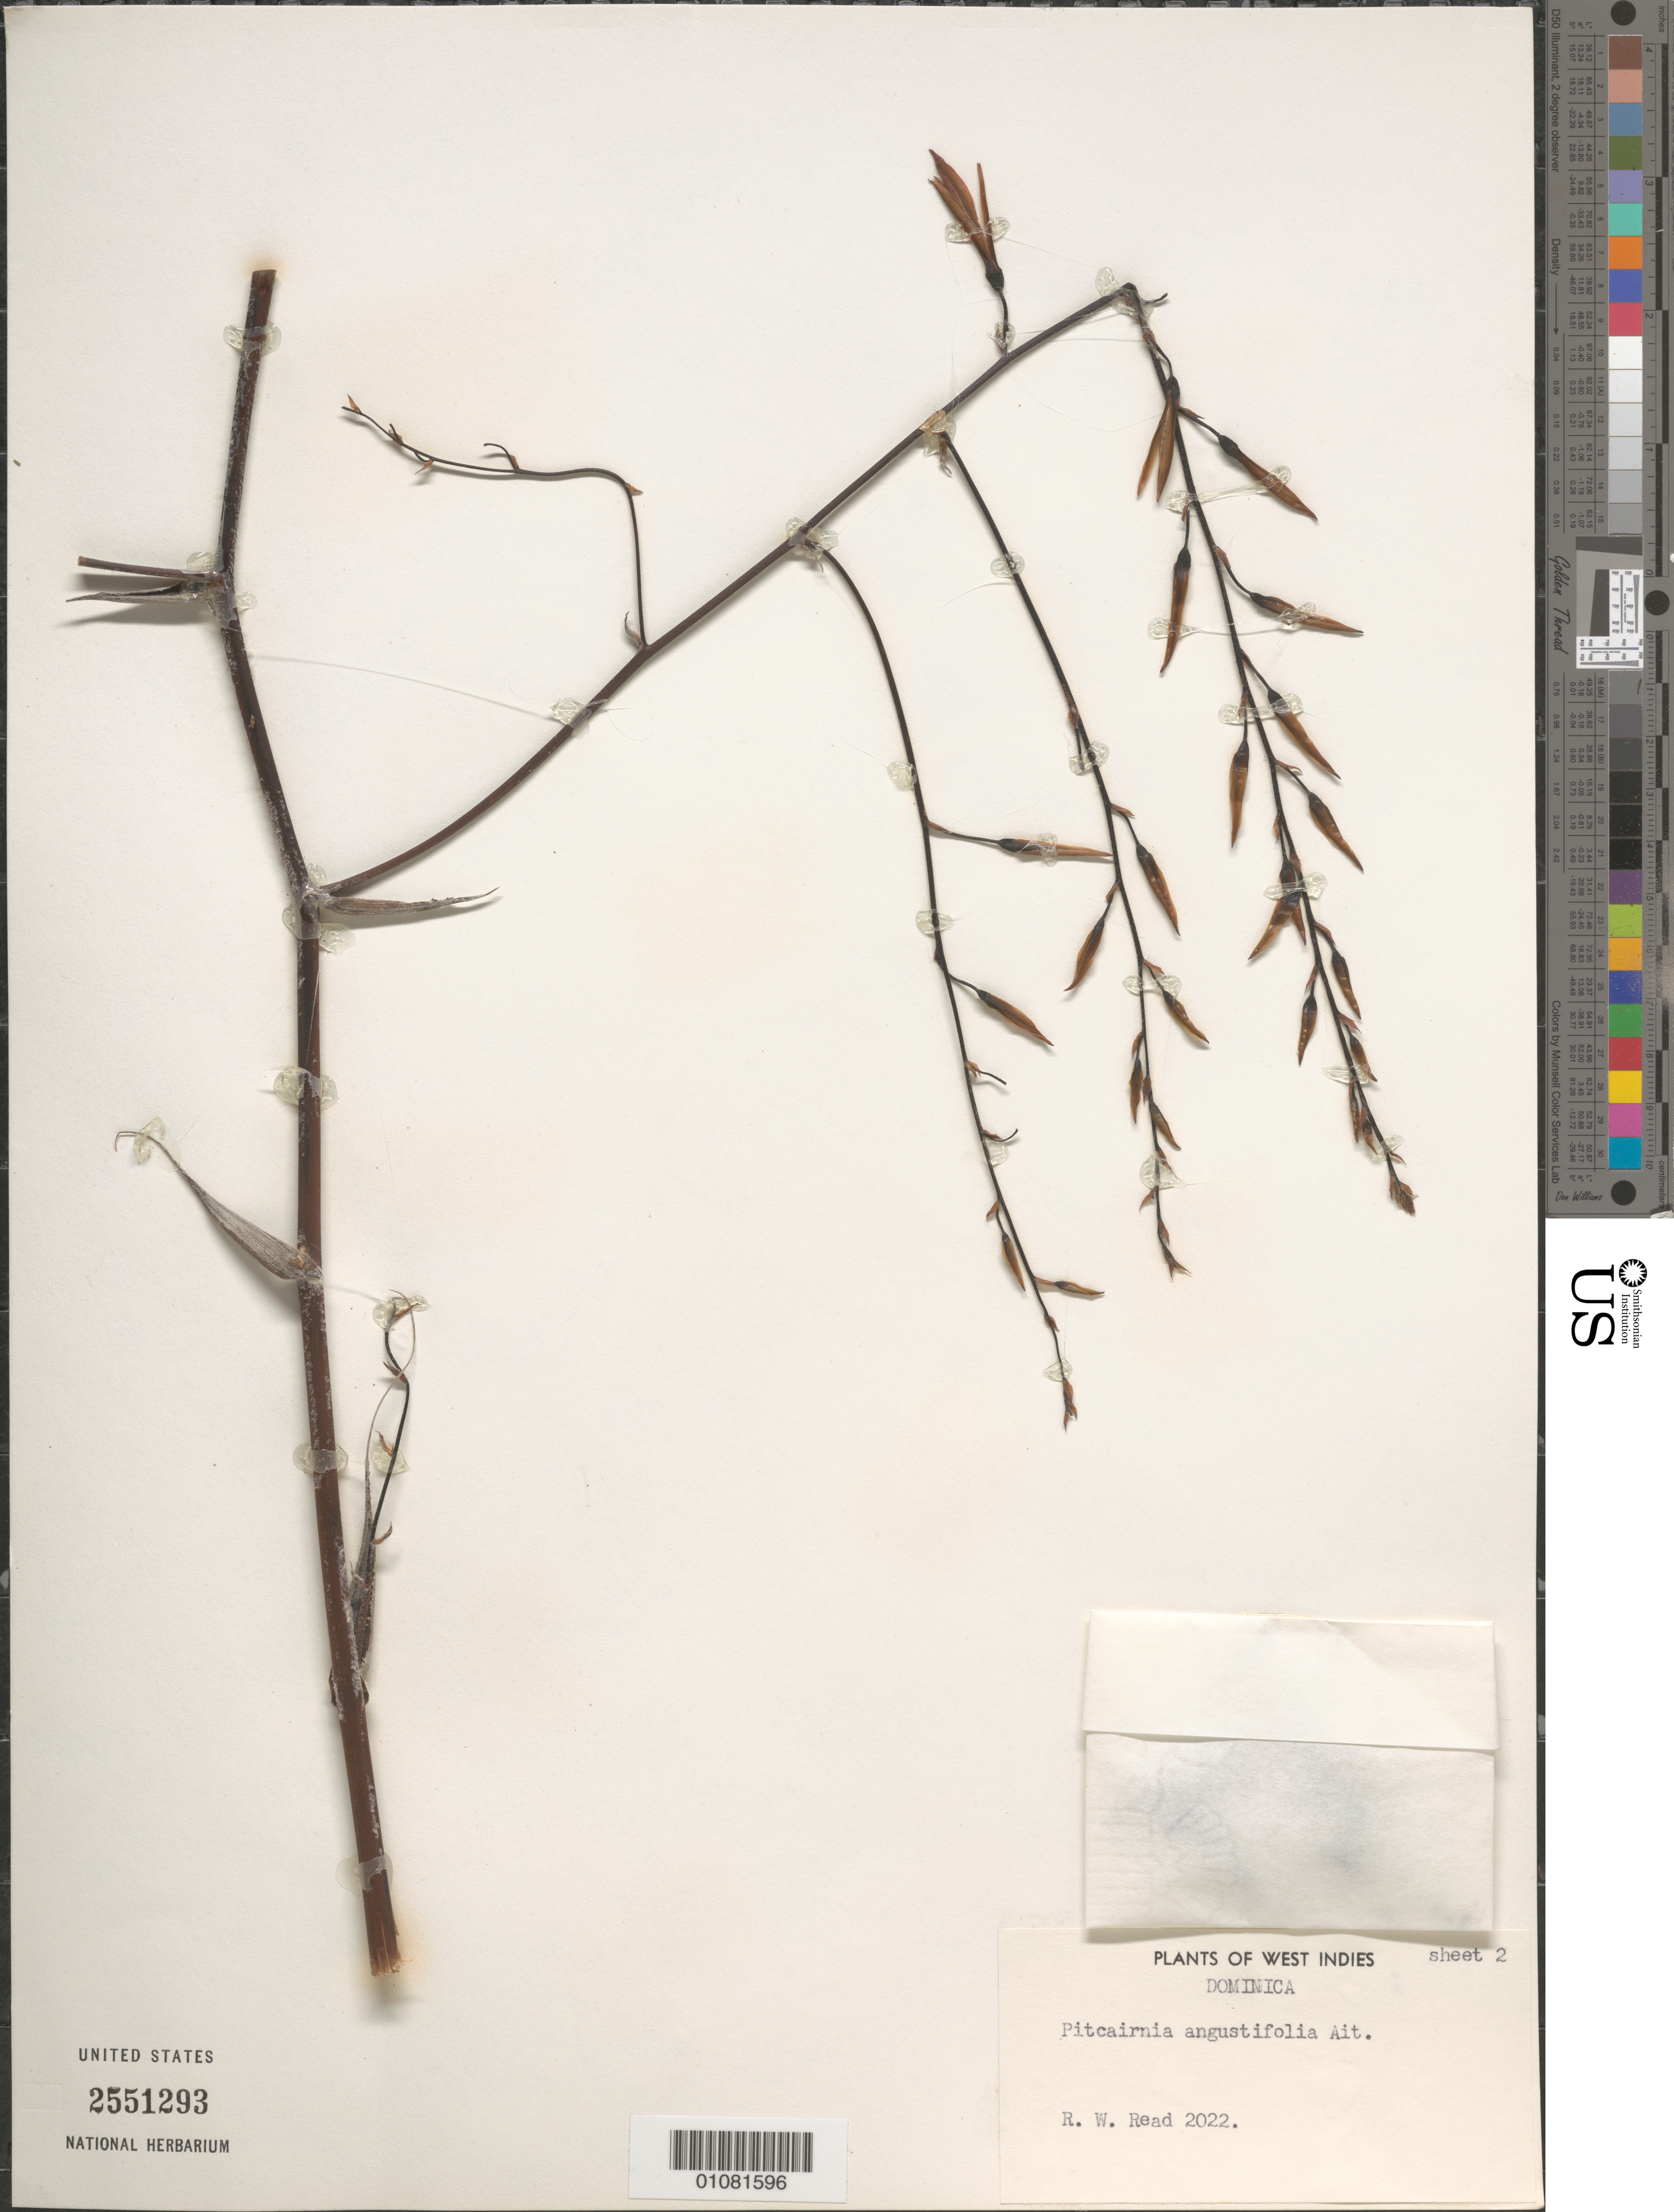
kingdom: Plantae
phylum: Tracheophyta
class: Liliopsida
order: Poales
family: Bromeliaceae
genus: Pitcairnia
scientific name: Pitcairnia angustifolia var. angustifolia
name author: Sol. ex Aiton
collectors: R. W. Read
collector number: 2022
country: Dominica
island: Dominica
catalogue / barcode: US 2551293